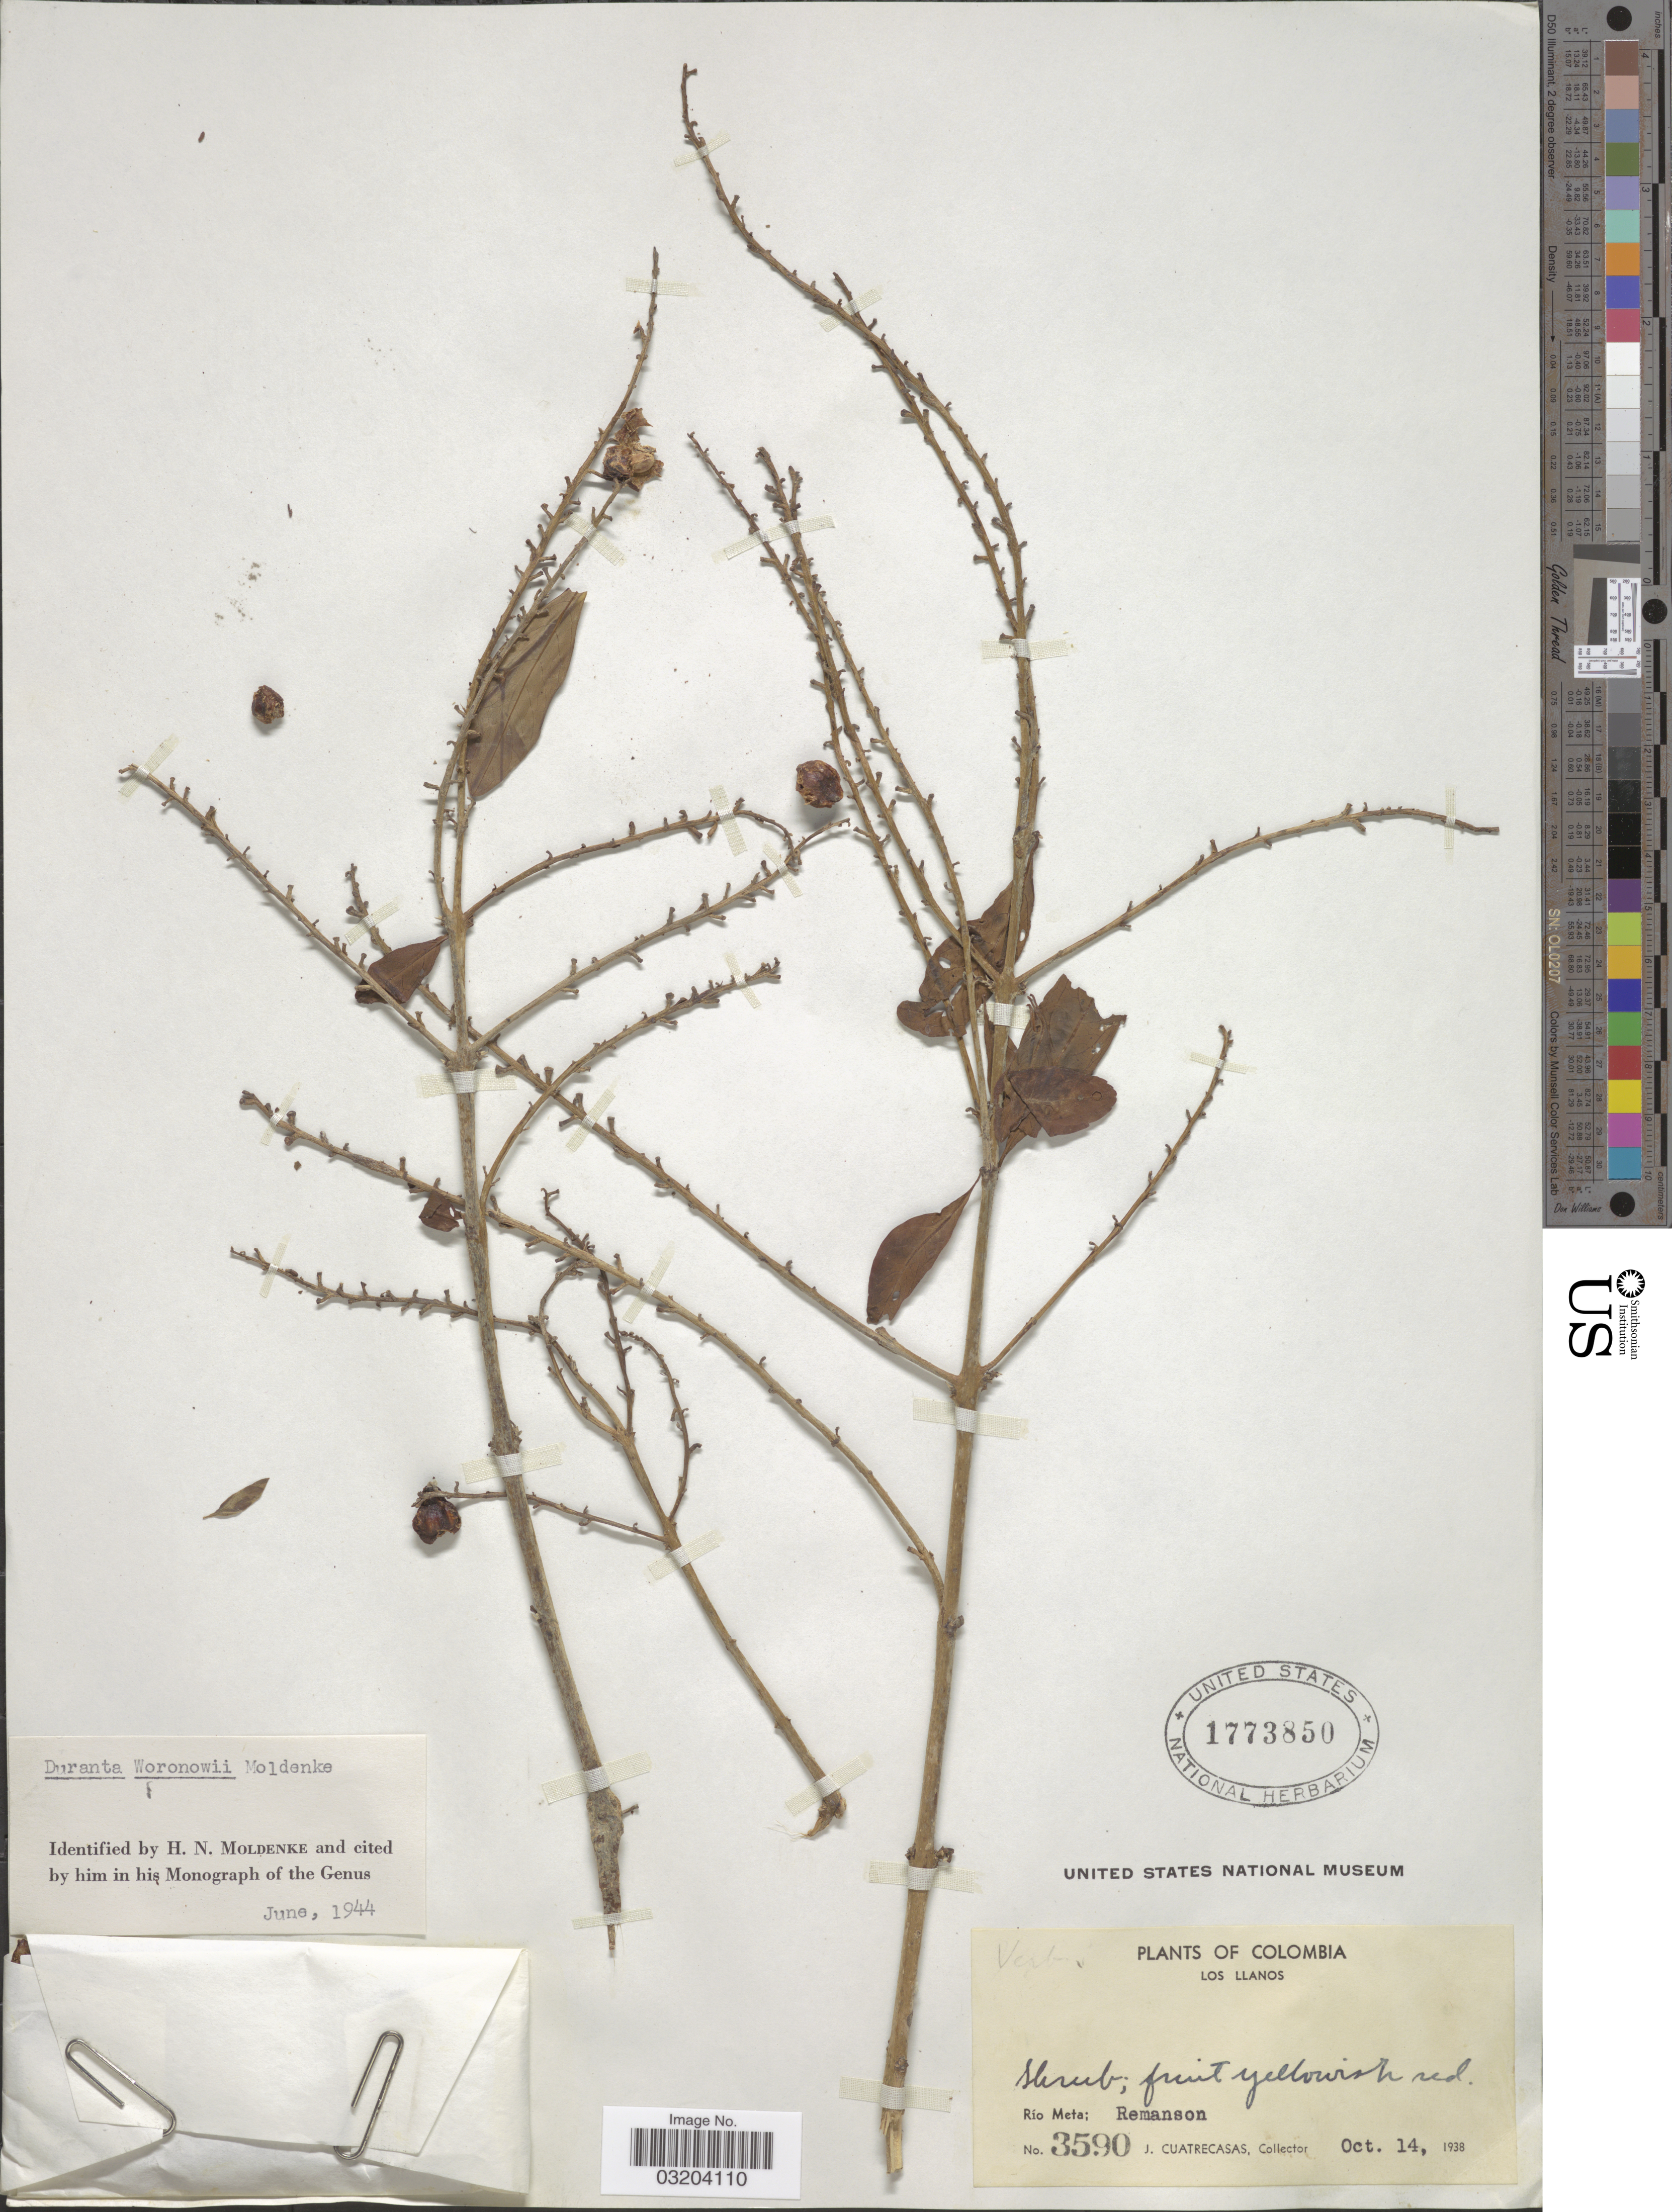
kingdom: Plantae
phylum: Tracheophyta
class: Magnoliopsida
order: Lamiales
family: Verbenaceae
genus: Duranta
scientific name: Duranta woronowii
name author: Moldenke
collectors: J. Cuatrecasas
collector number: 3590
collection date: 1938-10-14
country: Colombia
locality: Los Llanos. Río Meta; Remanson.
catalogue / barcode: US 1773850